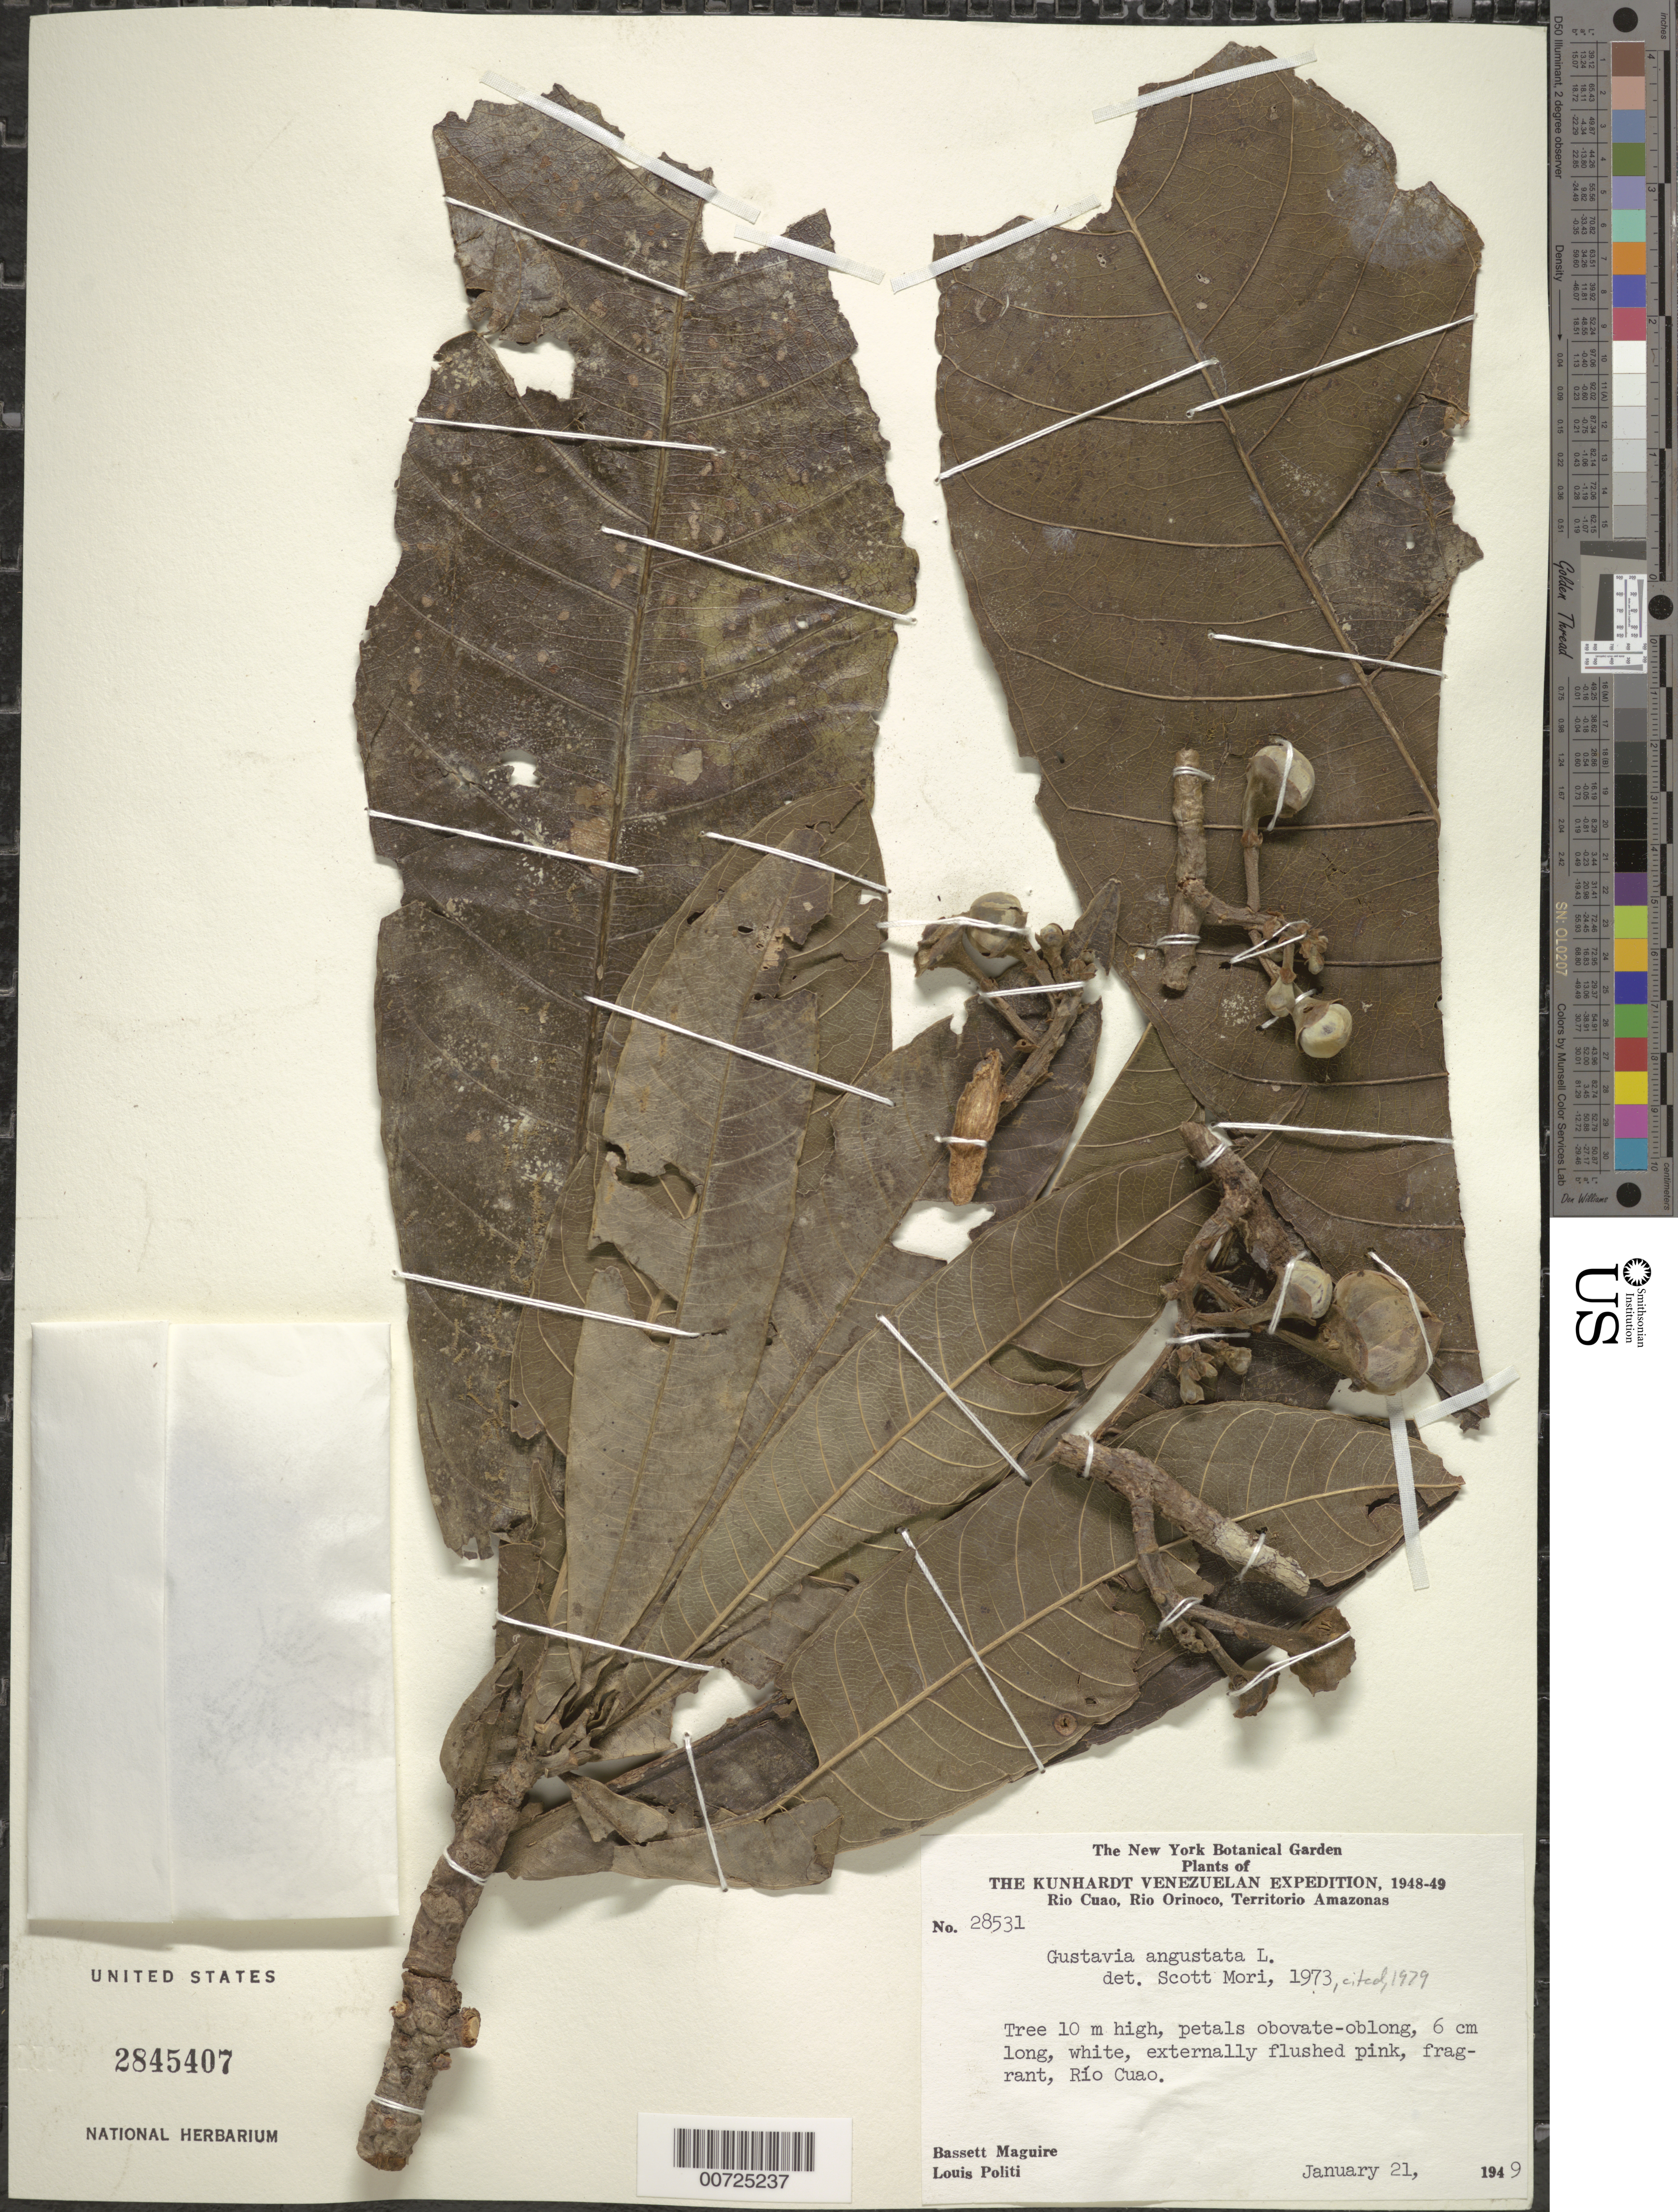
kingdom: Plantae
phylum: Tracheophyta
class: Magnoliopsida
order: Ericales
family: Lecythidaceae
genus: Gustavia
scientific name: Gustavia augusta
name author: L.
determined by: Mori, Scott A.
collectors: B. Maguire & L. Politi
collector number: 28531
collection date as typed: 21-Jan-49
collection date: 1949-01-21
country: Venezuela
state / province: Amazonas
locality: Río Orinoco, Río Cuao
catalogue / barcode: US 2845407